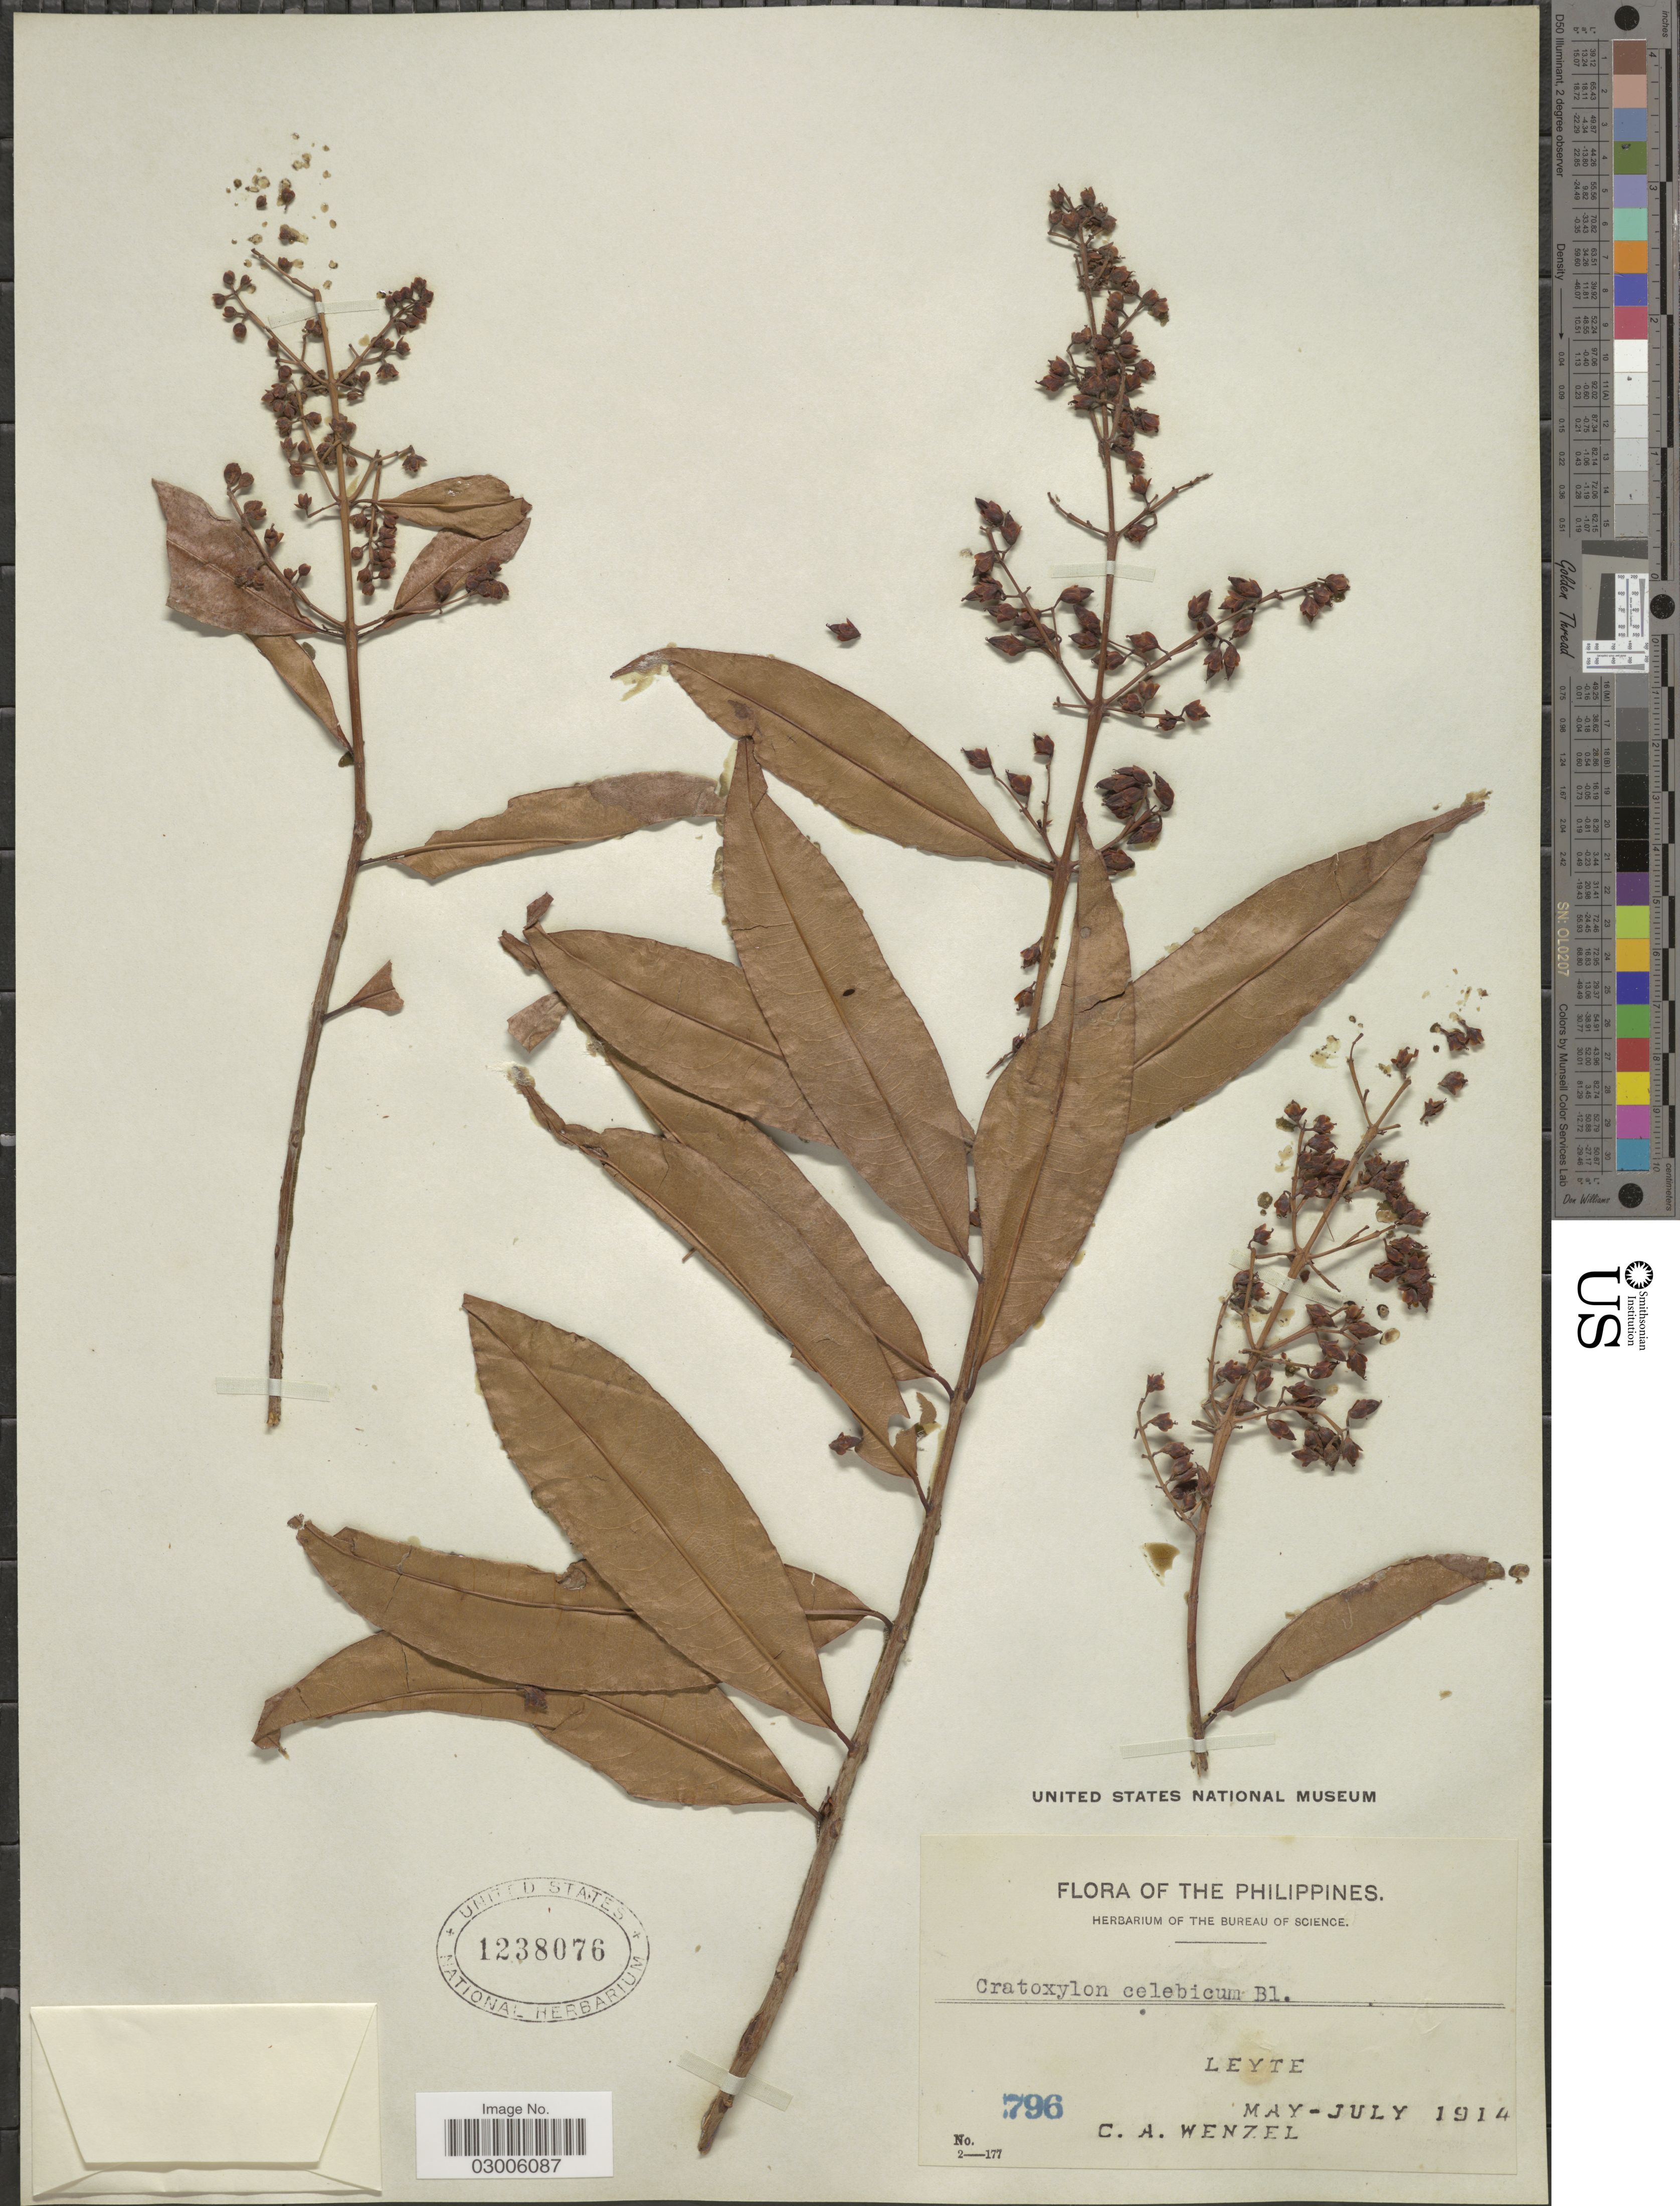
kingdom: Plantae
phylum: Tracheophyta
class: Magnoliopsida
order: Malpighiales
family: Hypericaceae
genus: Cratoxylum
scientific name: Cratoxylum celebicum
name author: Blume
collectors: C. Wenzel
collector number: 796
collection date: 1914-05/1914-07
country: Philippines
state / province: Eastern Visayas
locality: Leyte.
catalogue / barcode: US 1238076